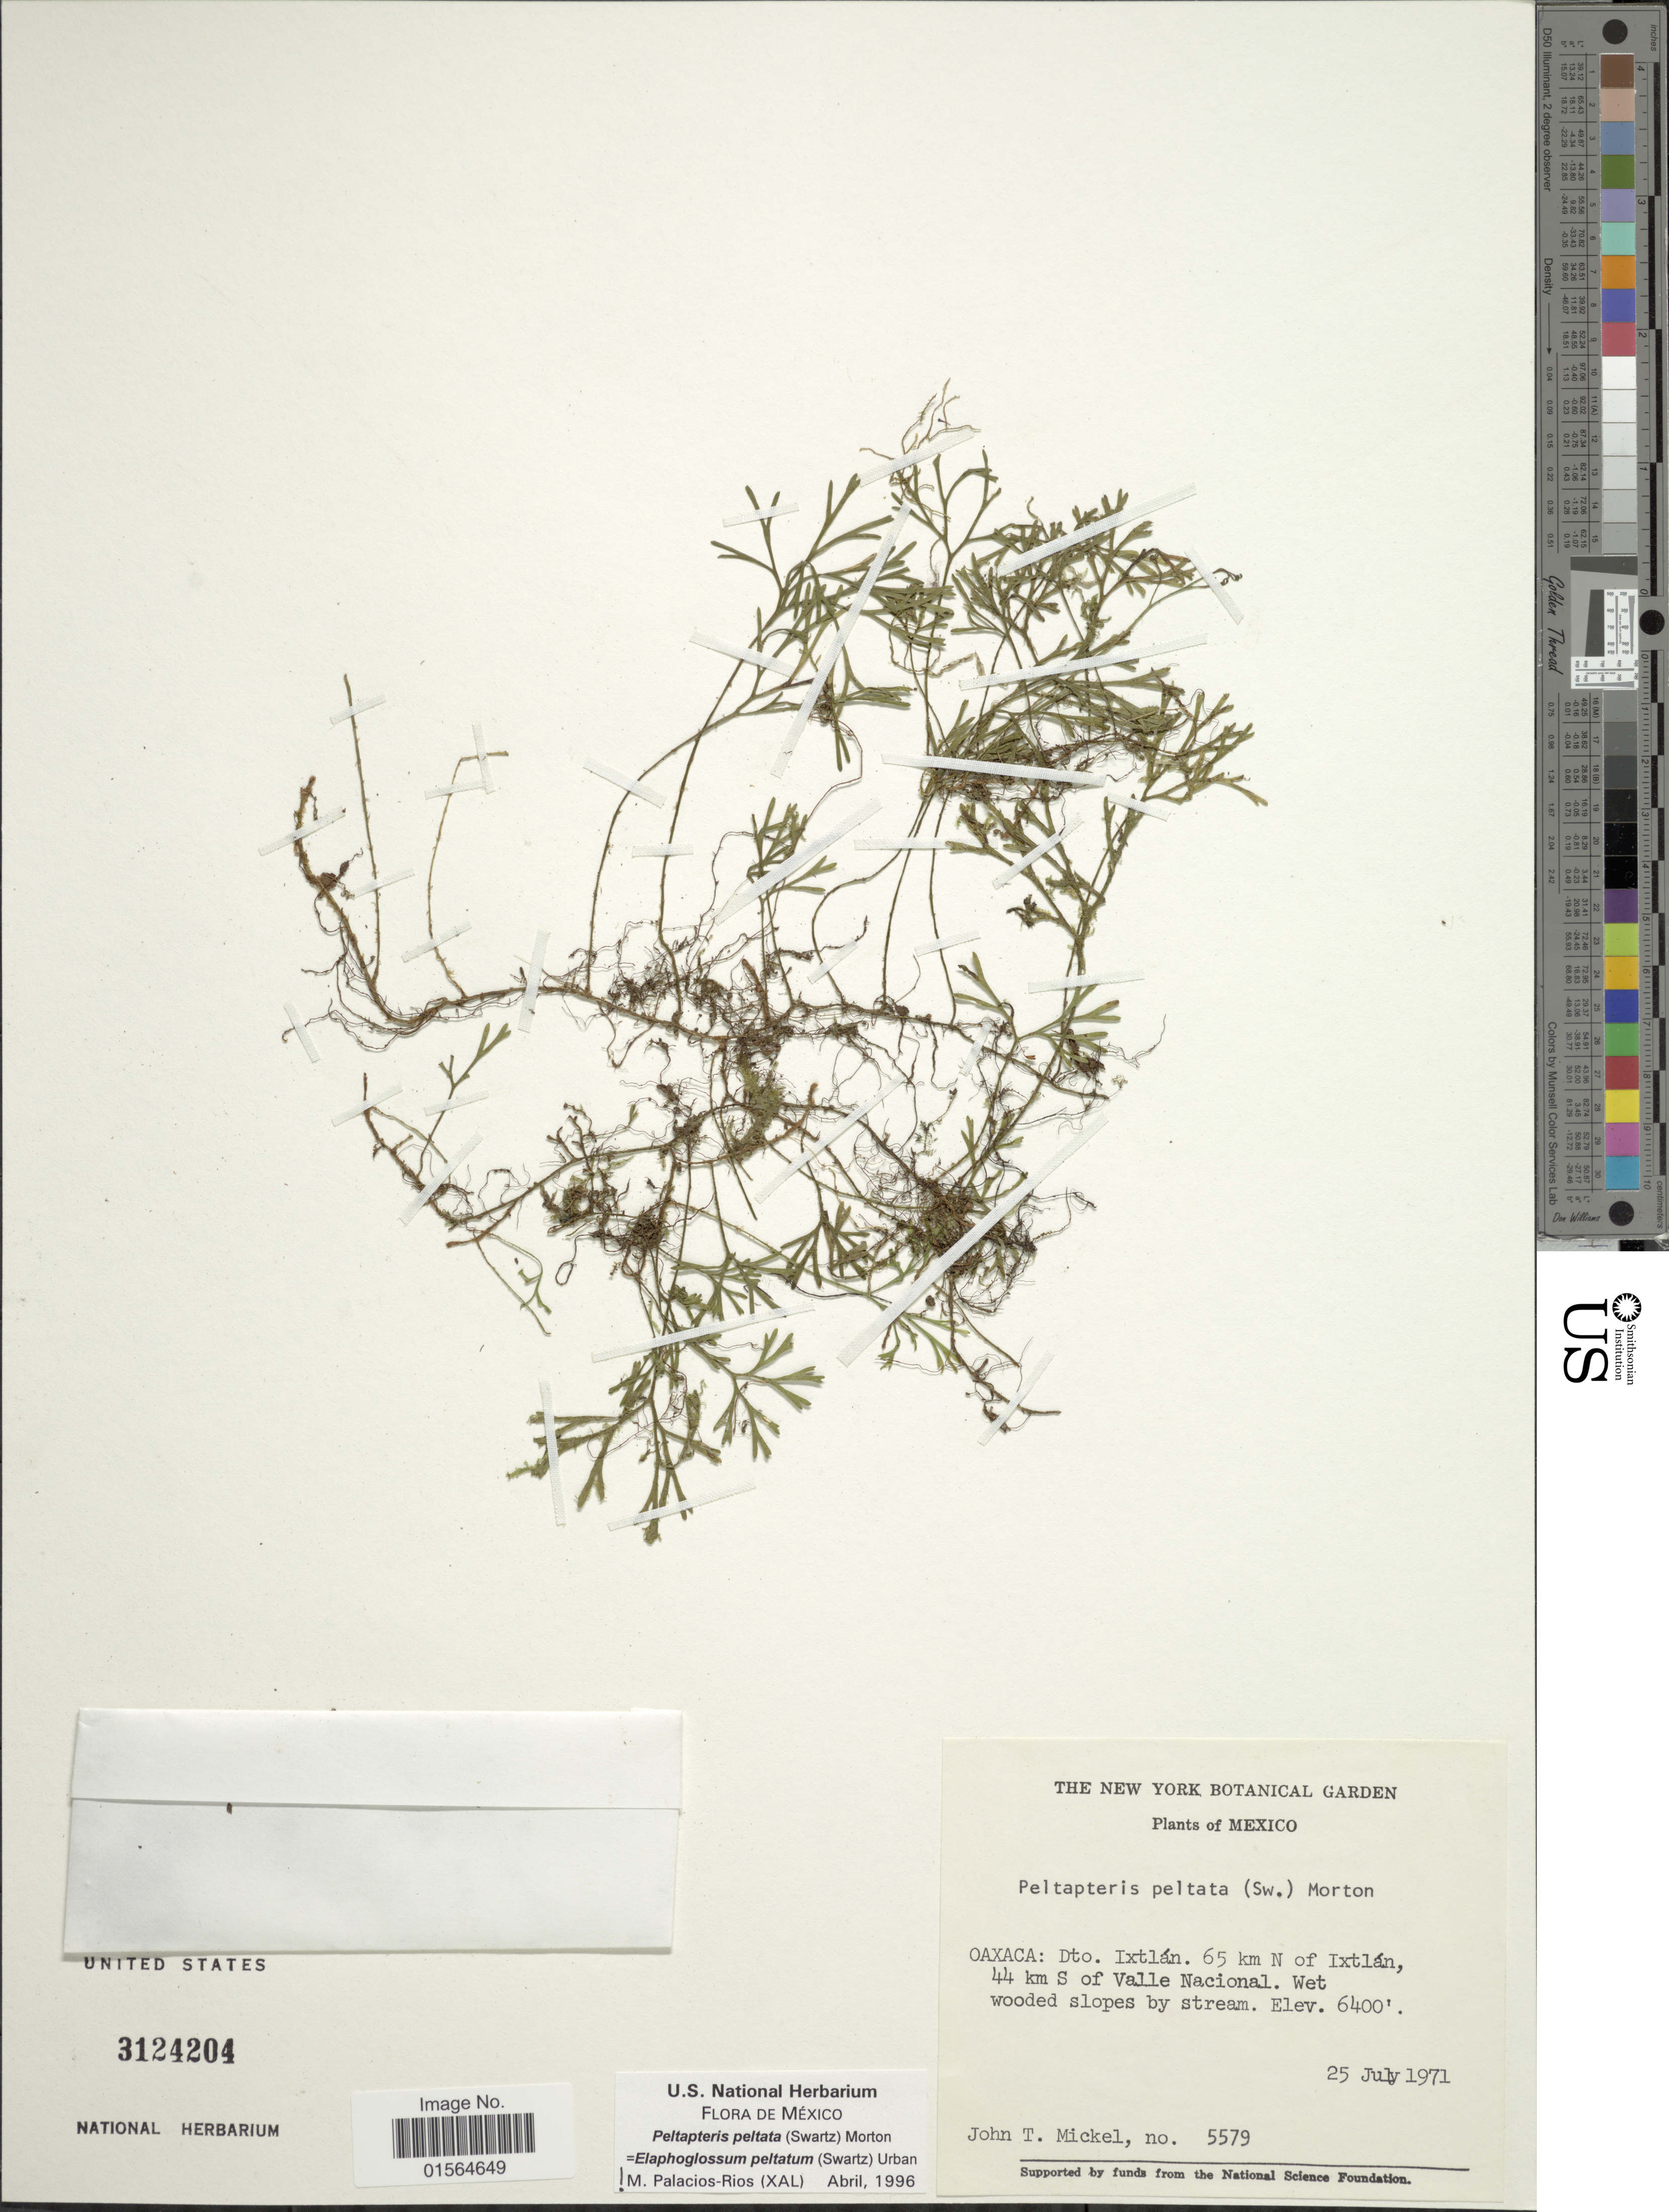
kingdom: Plantae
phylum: Tracheophyta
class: Polypodiopsida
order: Polypodiales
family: Dryopteridaceae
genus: Elaphoglossum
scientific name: Elaphoglossum peltatum f. peltatum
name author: (Sw.) Urb.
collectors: J. T. Mickel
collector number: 5579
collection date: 1971-07-25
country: Mexico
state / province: Oaxaca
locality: Dto. Ixtlan. 65 km N of Ixtlan, 44 km S of Valle Nacional. Wet wooded slopes by stream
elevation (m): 1951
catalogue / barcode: US 3124204